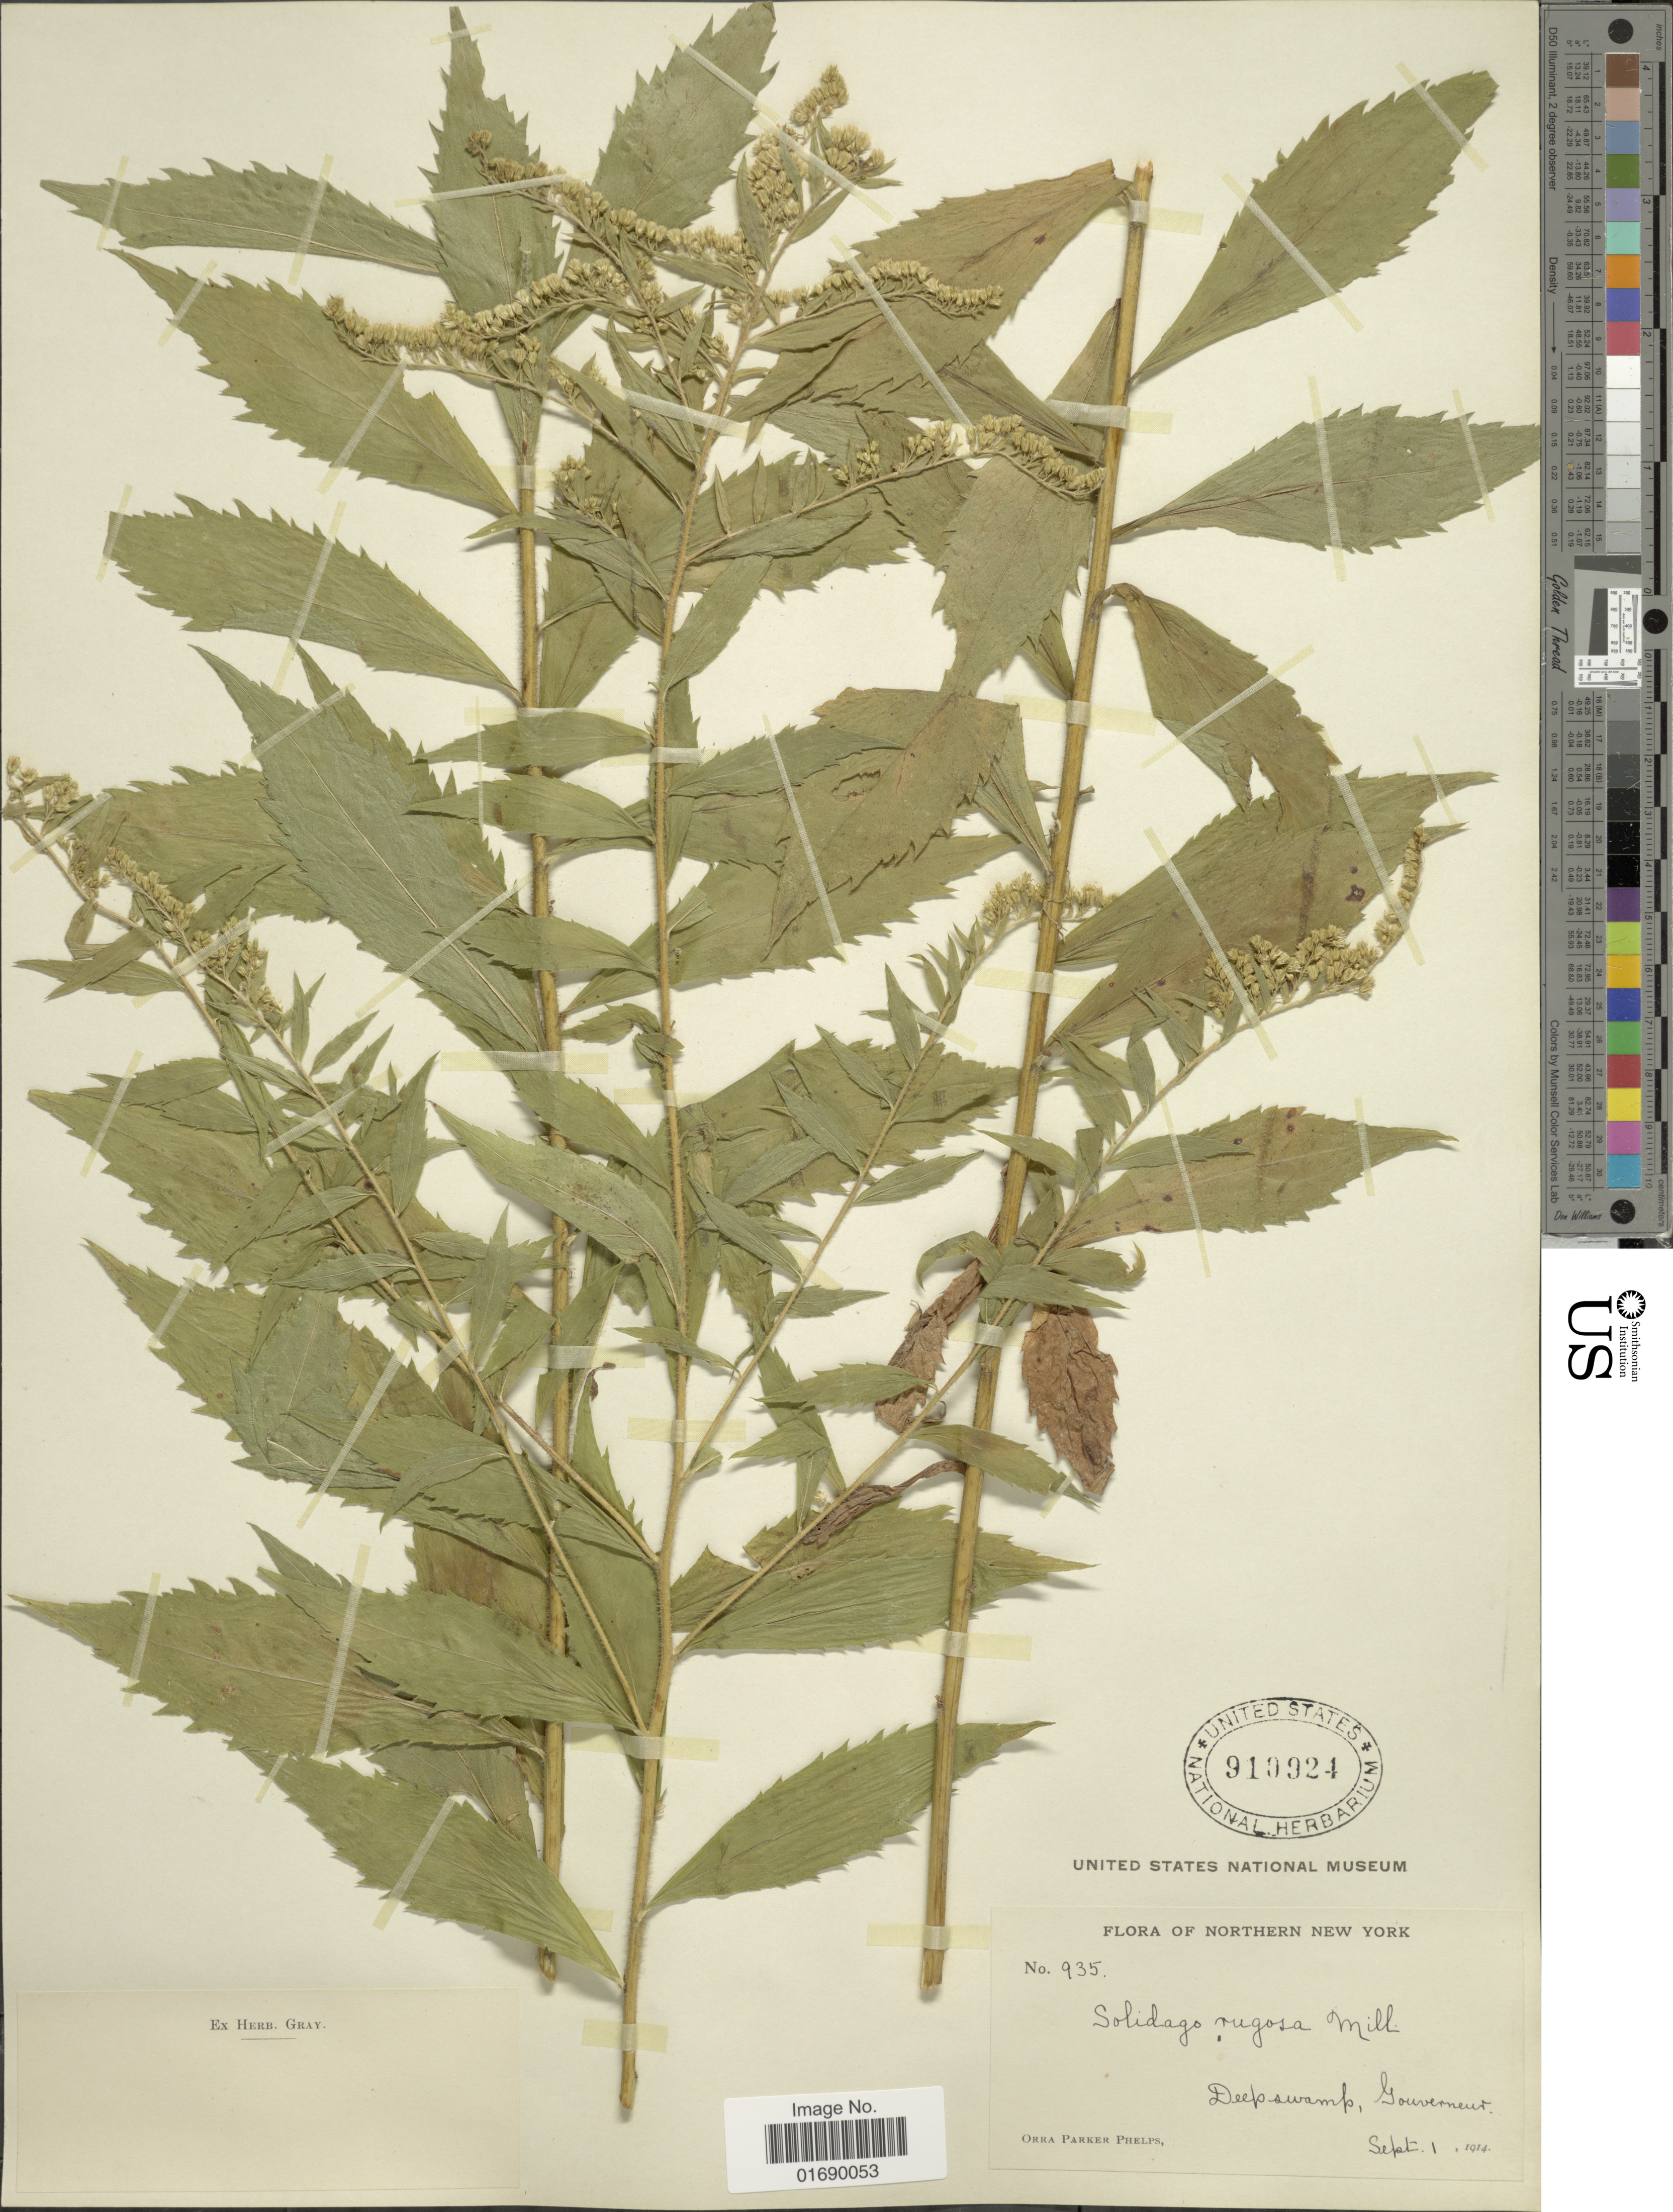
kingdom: Plantae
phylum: Tracheophyta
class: Magnoliopsida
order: Asterales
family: Asteraceae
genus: Solidago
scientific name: Solidago rugosa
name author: Mill.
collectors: O. P. Phelps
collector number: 935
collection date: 1914-09-01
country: United States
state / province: New York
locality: Northern New York, Deep swamp, Gouvernment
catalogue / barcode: US 910924